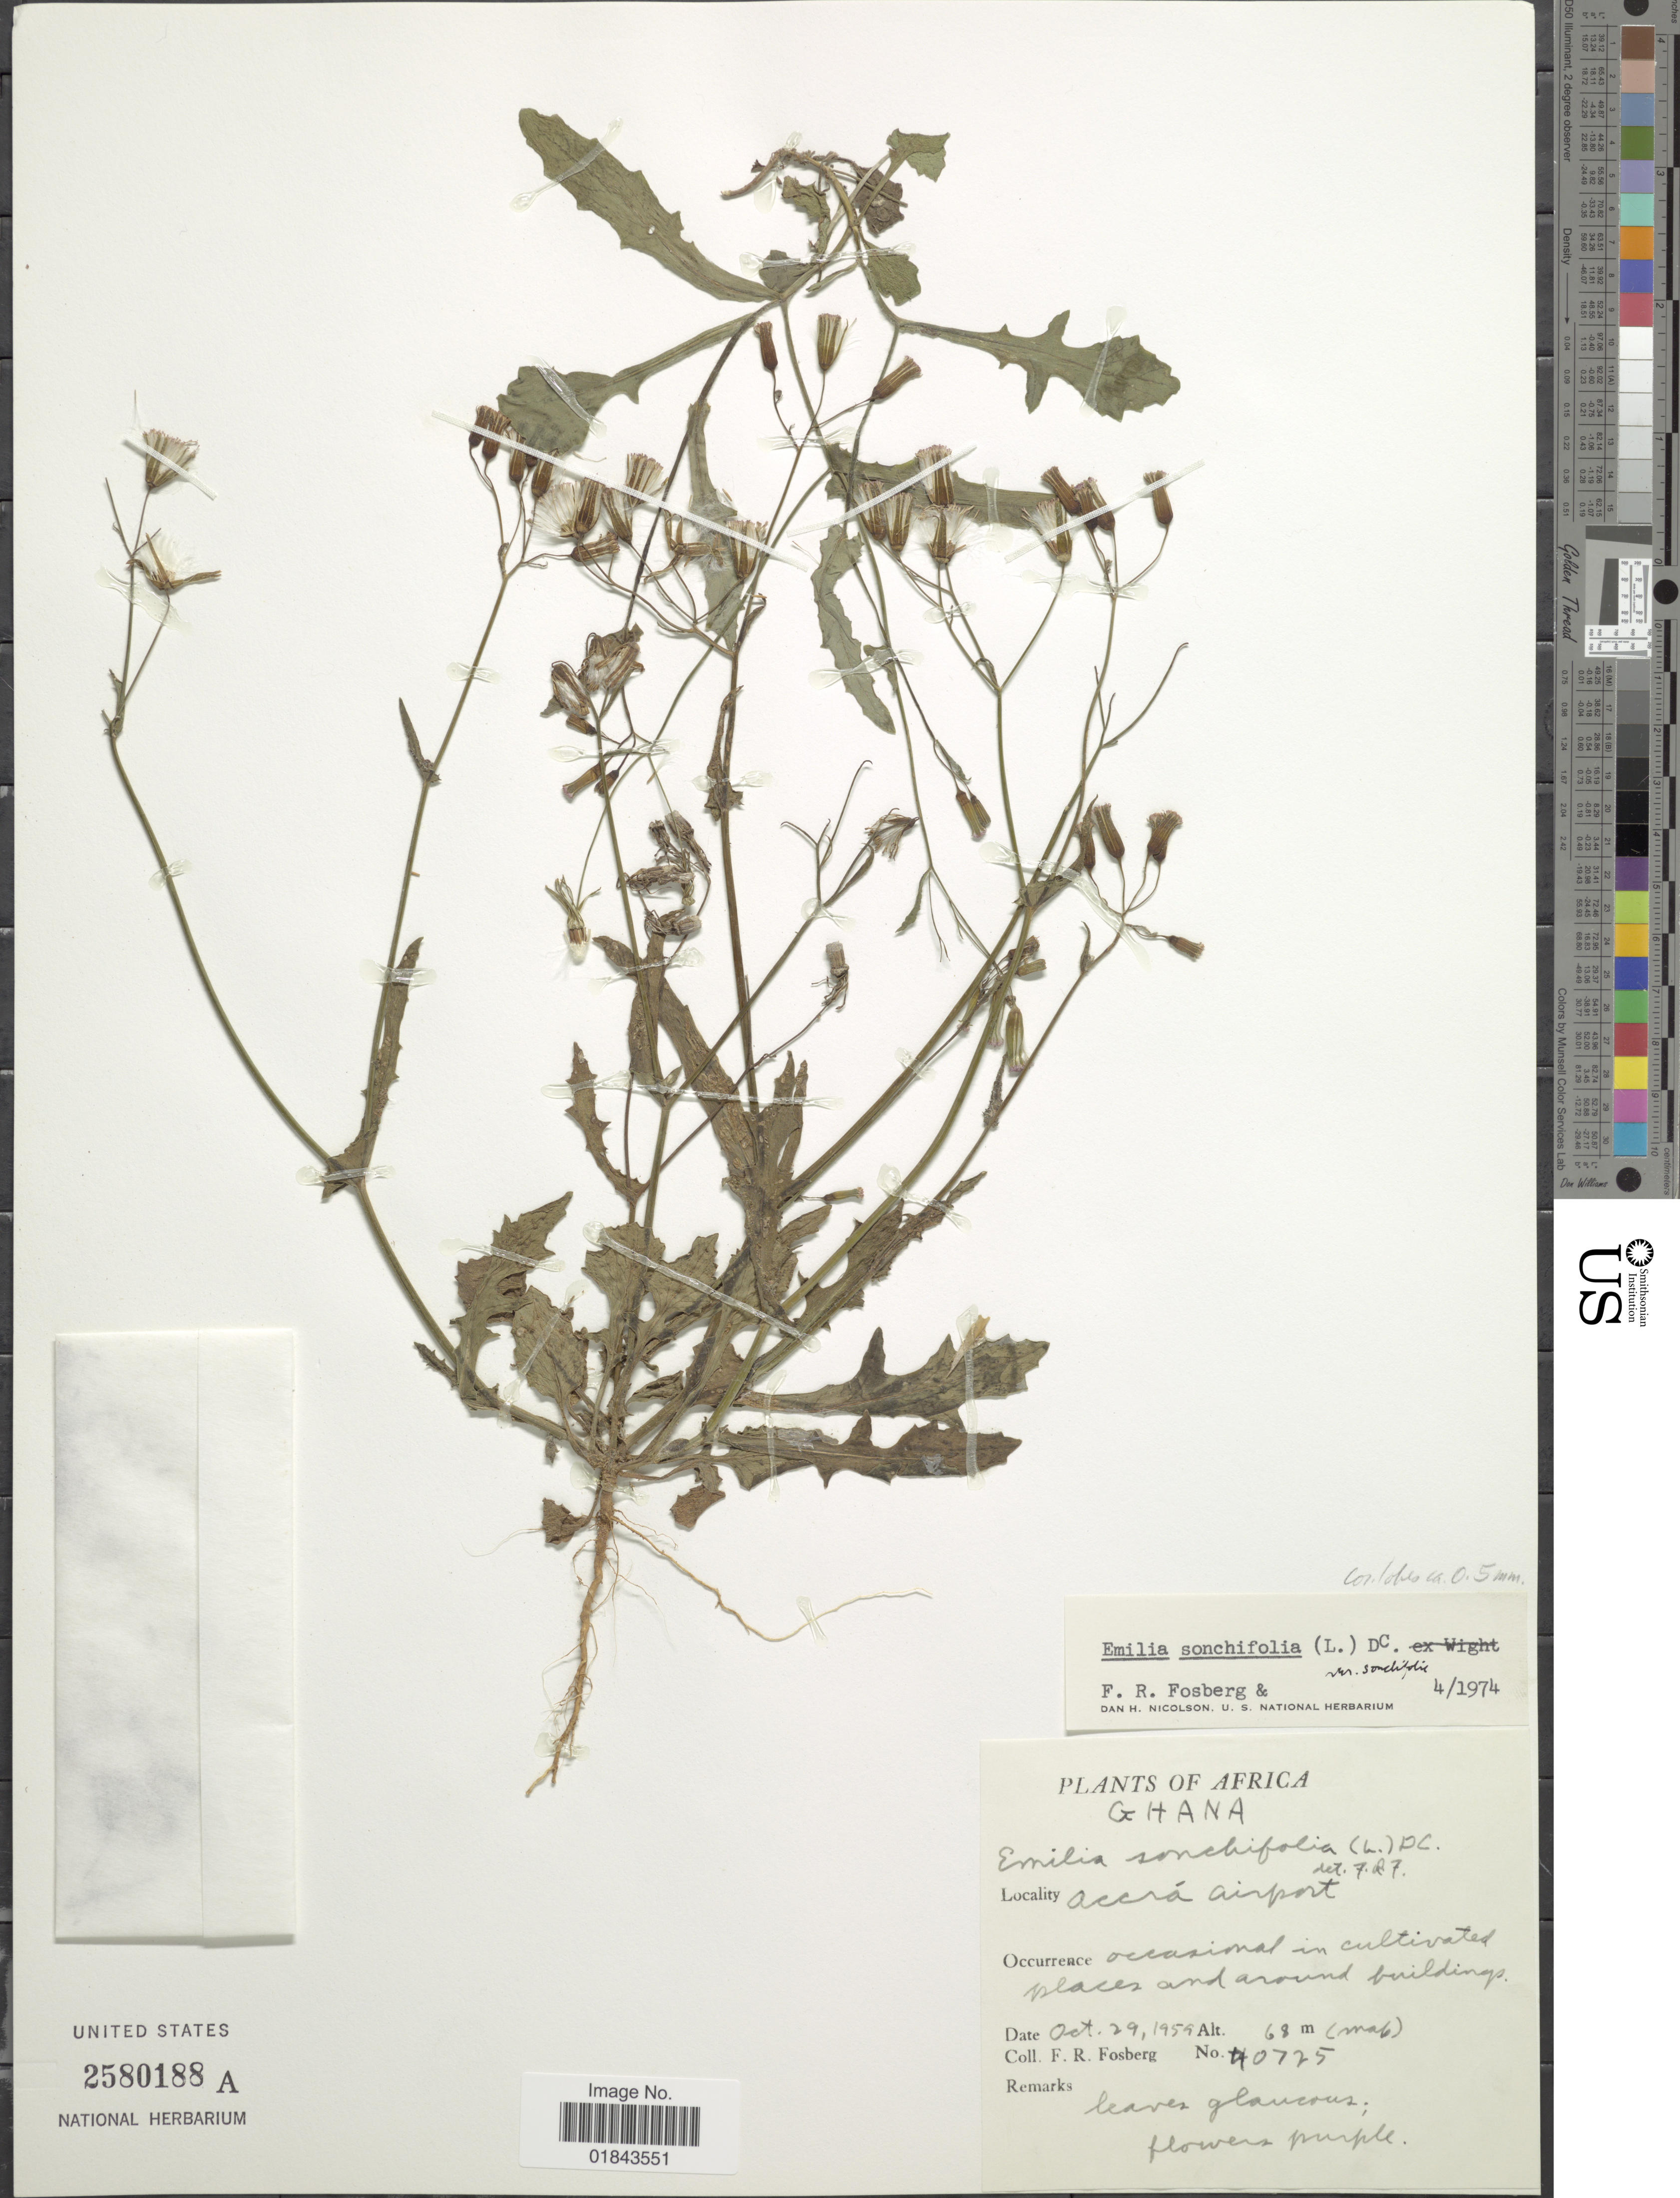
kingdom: Plantae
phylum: Tracheophyta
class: Magnoliopsida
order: Asterales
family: Asteraceae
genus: Emilia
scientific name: Emilia sonchifolia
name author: (L.) DC.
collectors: F. R. Fosberg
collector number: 40725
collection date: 1959-10-29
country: Ghana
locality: Accra Airport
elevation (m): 68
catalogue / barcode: US 2580188A